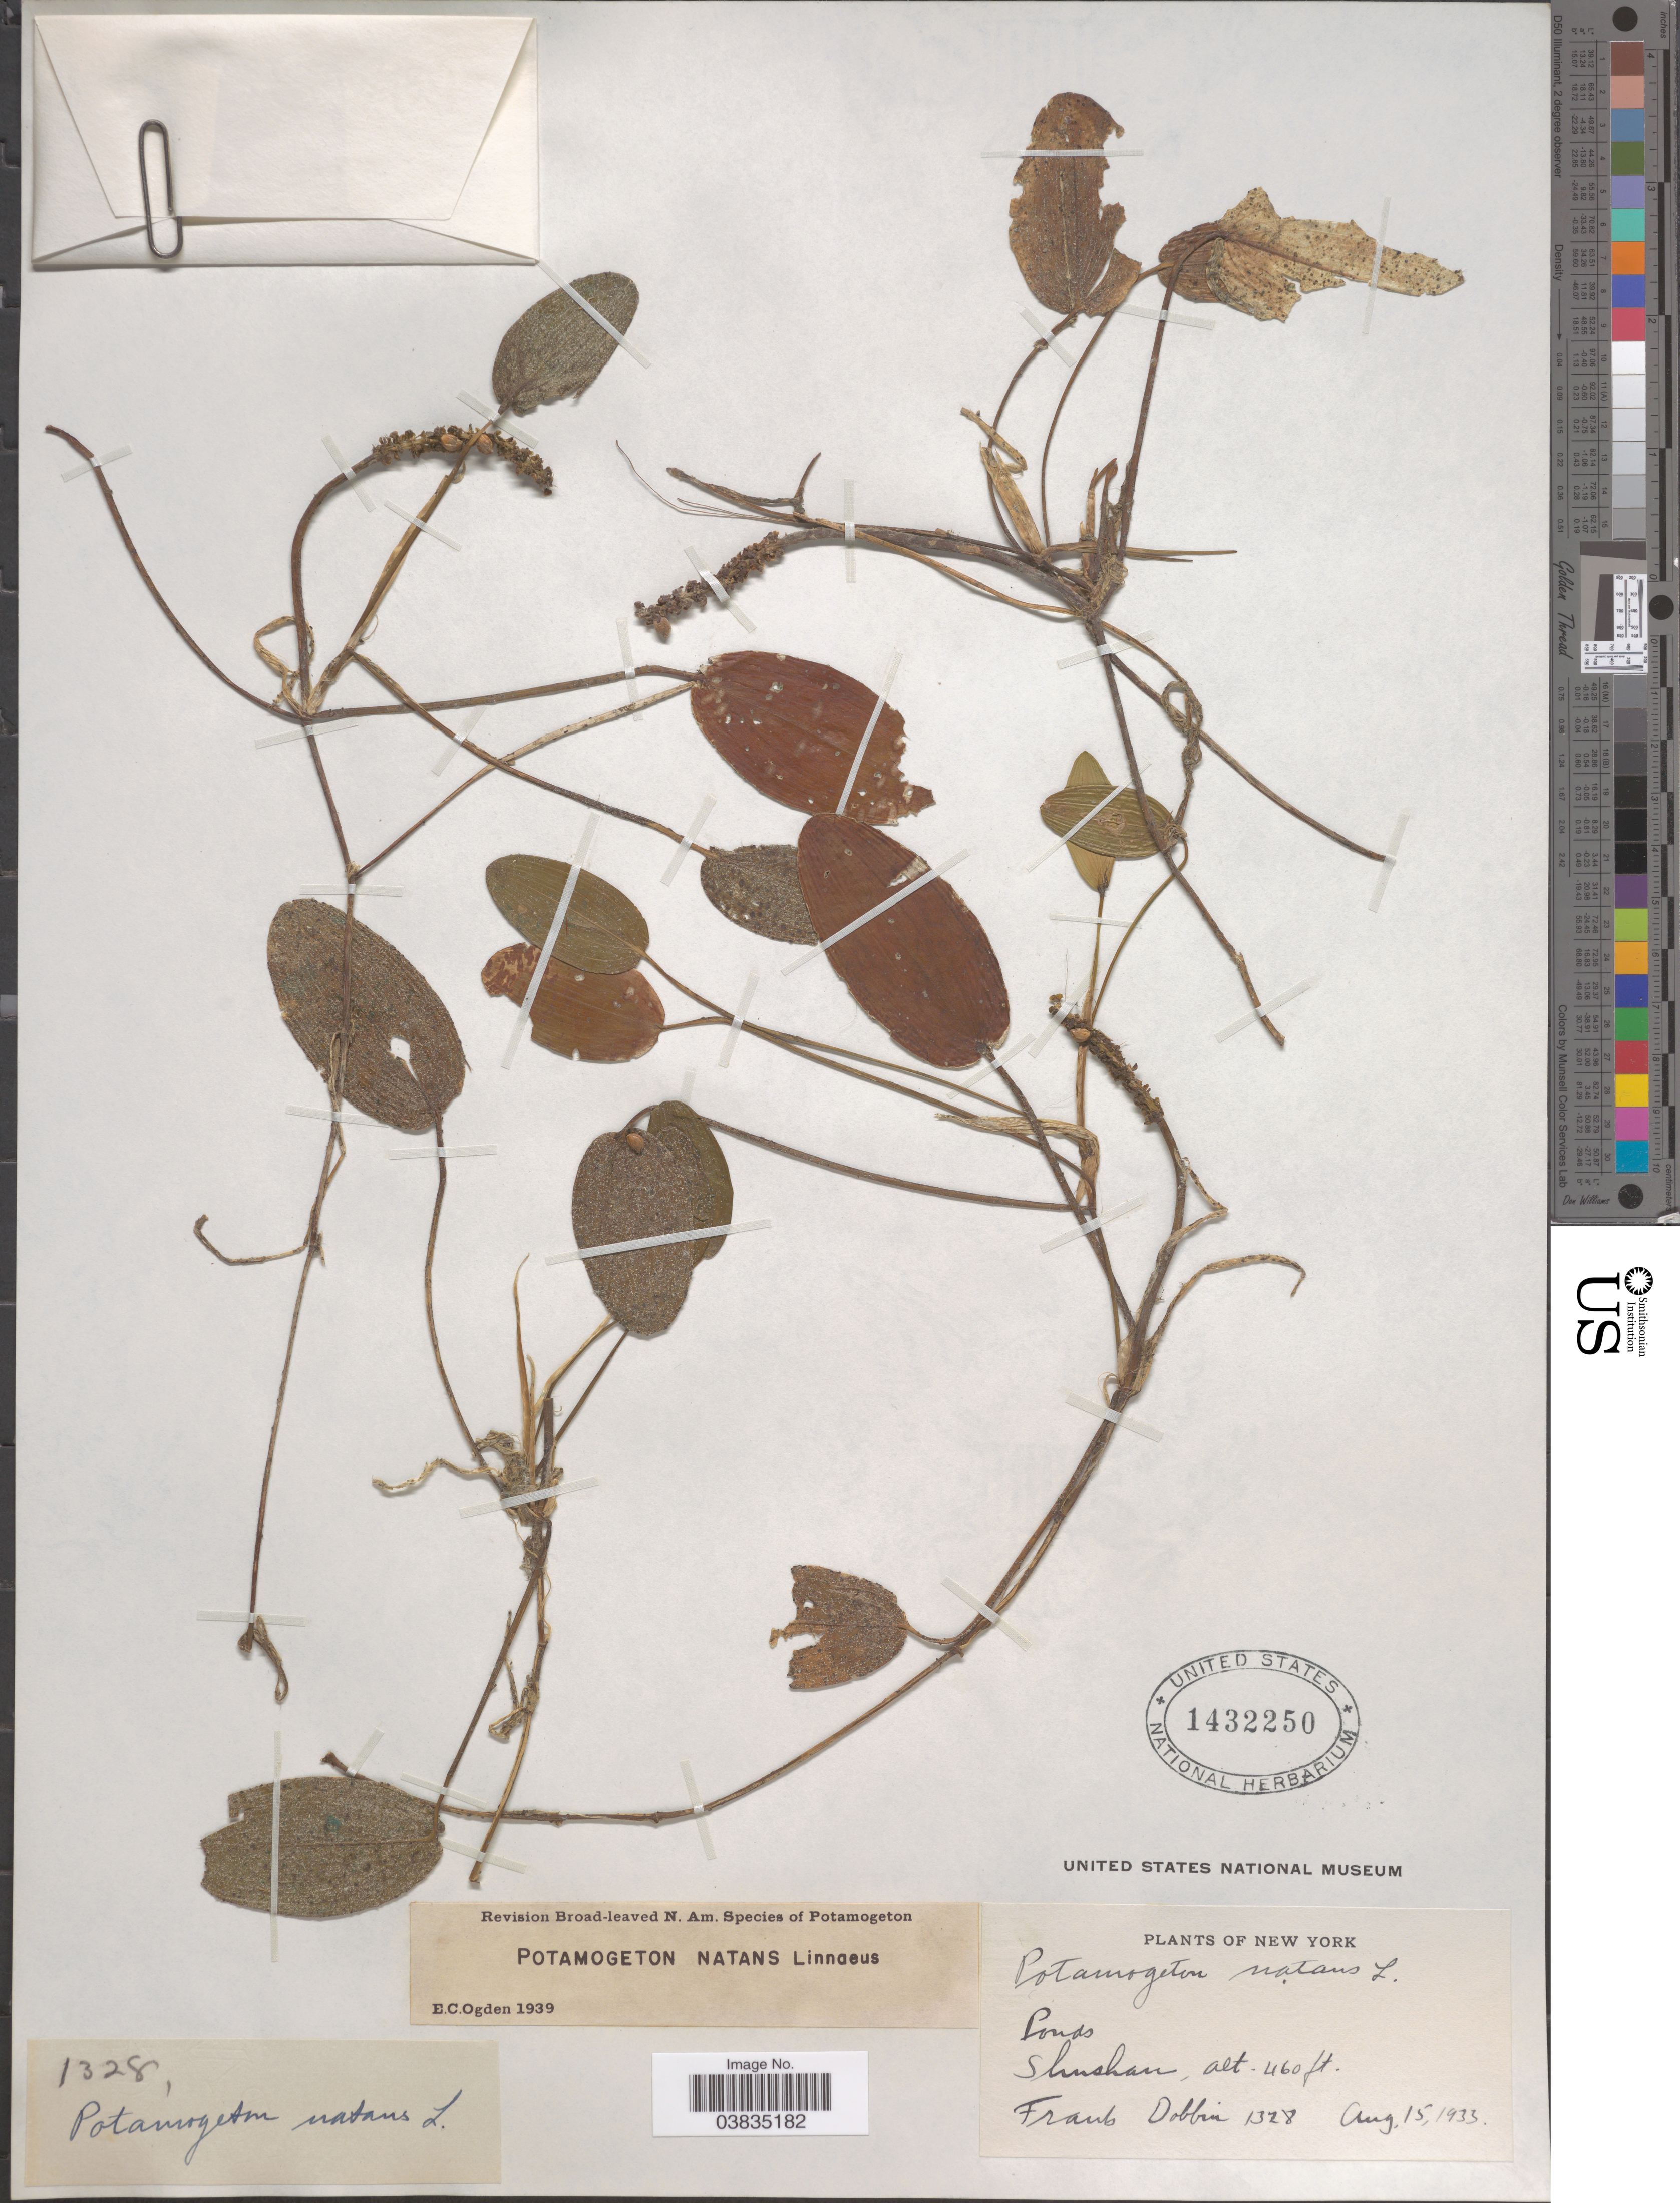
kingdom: Plantae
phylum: Tracheophyta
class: Liliopsida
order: Alismatales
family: Potamogetonaceae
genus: Potamogeton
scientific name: Potamogeton natans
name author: L.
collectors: F. Dobbin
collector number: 1328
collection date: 1933-08-15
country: United States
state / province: New York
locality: Shushan.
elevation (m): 140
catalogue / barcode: US 1432250